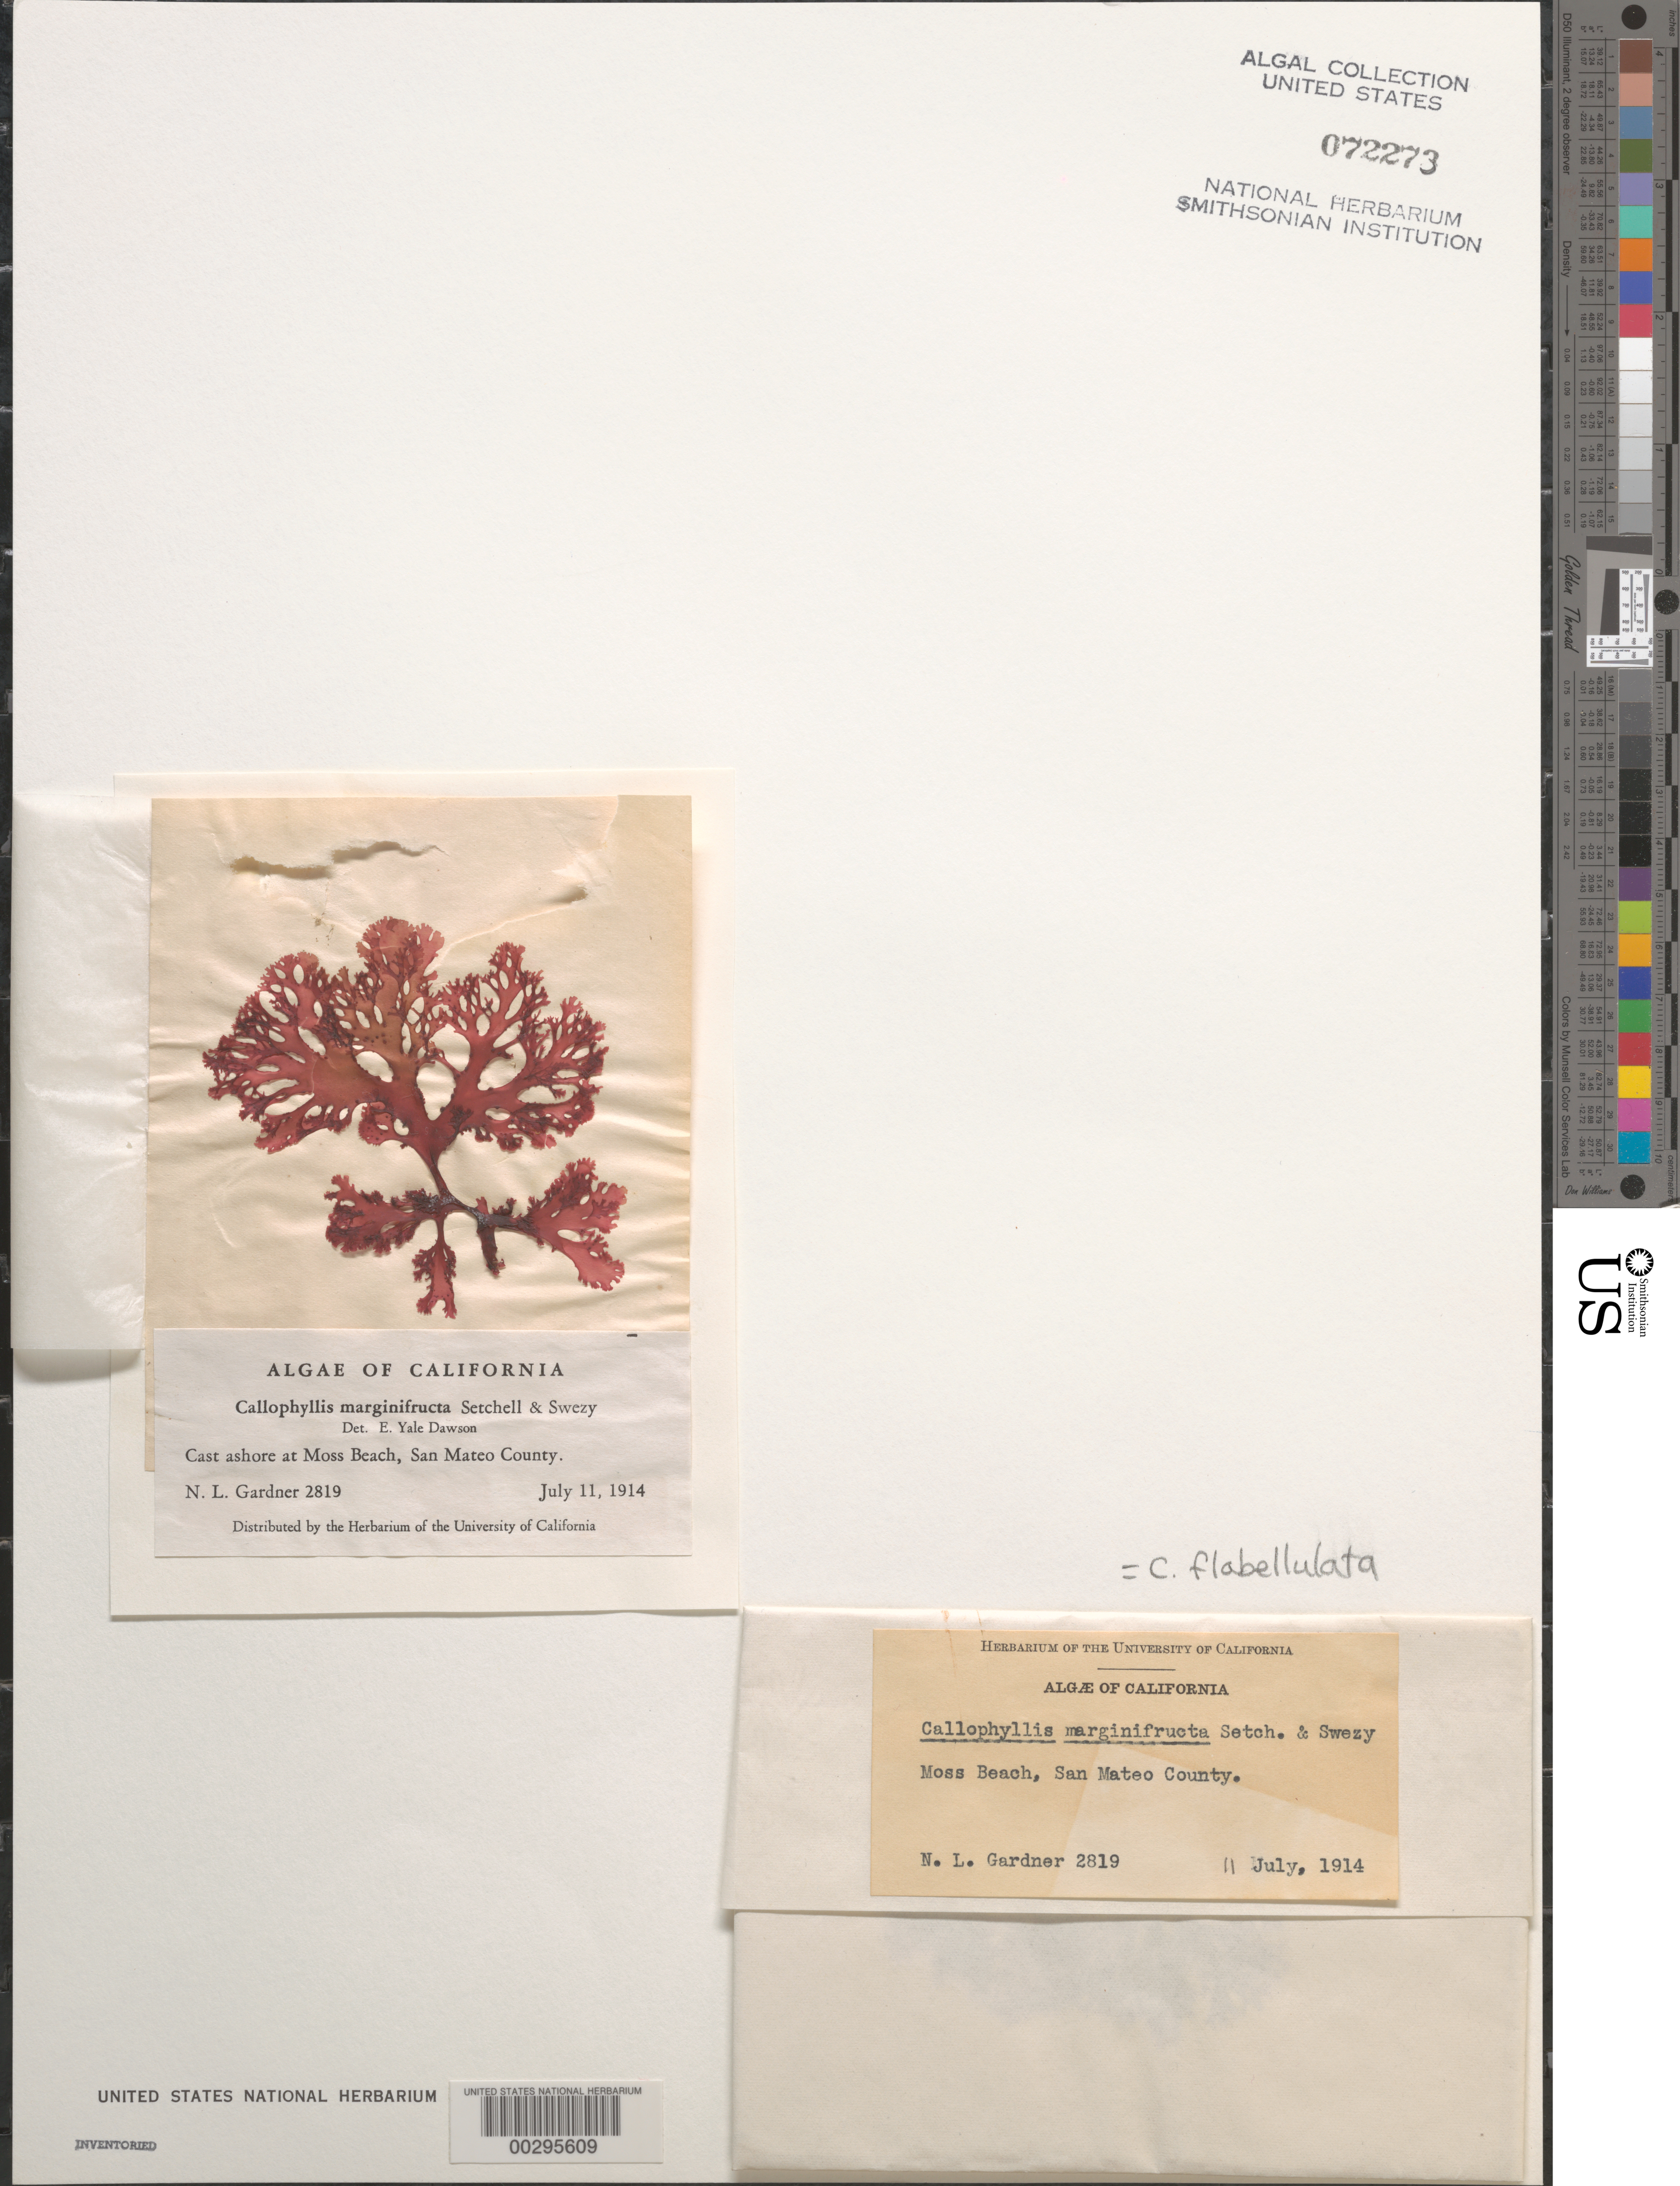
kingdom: Plantae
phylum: Rhodophyta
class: Florideophyceae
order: Gigartinales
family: Kallymeniaceae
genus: Callophyllis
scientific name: Callophyllis flabellulata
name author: Harv.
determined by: Dawson, E. Y.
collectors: N. Gardner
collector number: NLG 2819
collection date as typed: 11 Jul 1914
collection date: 1914-07-11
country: United States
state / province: California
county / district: San Mateo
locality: Moss Beach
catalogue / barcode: US 72273